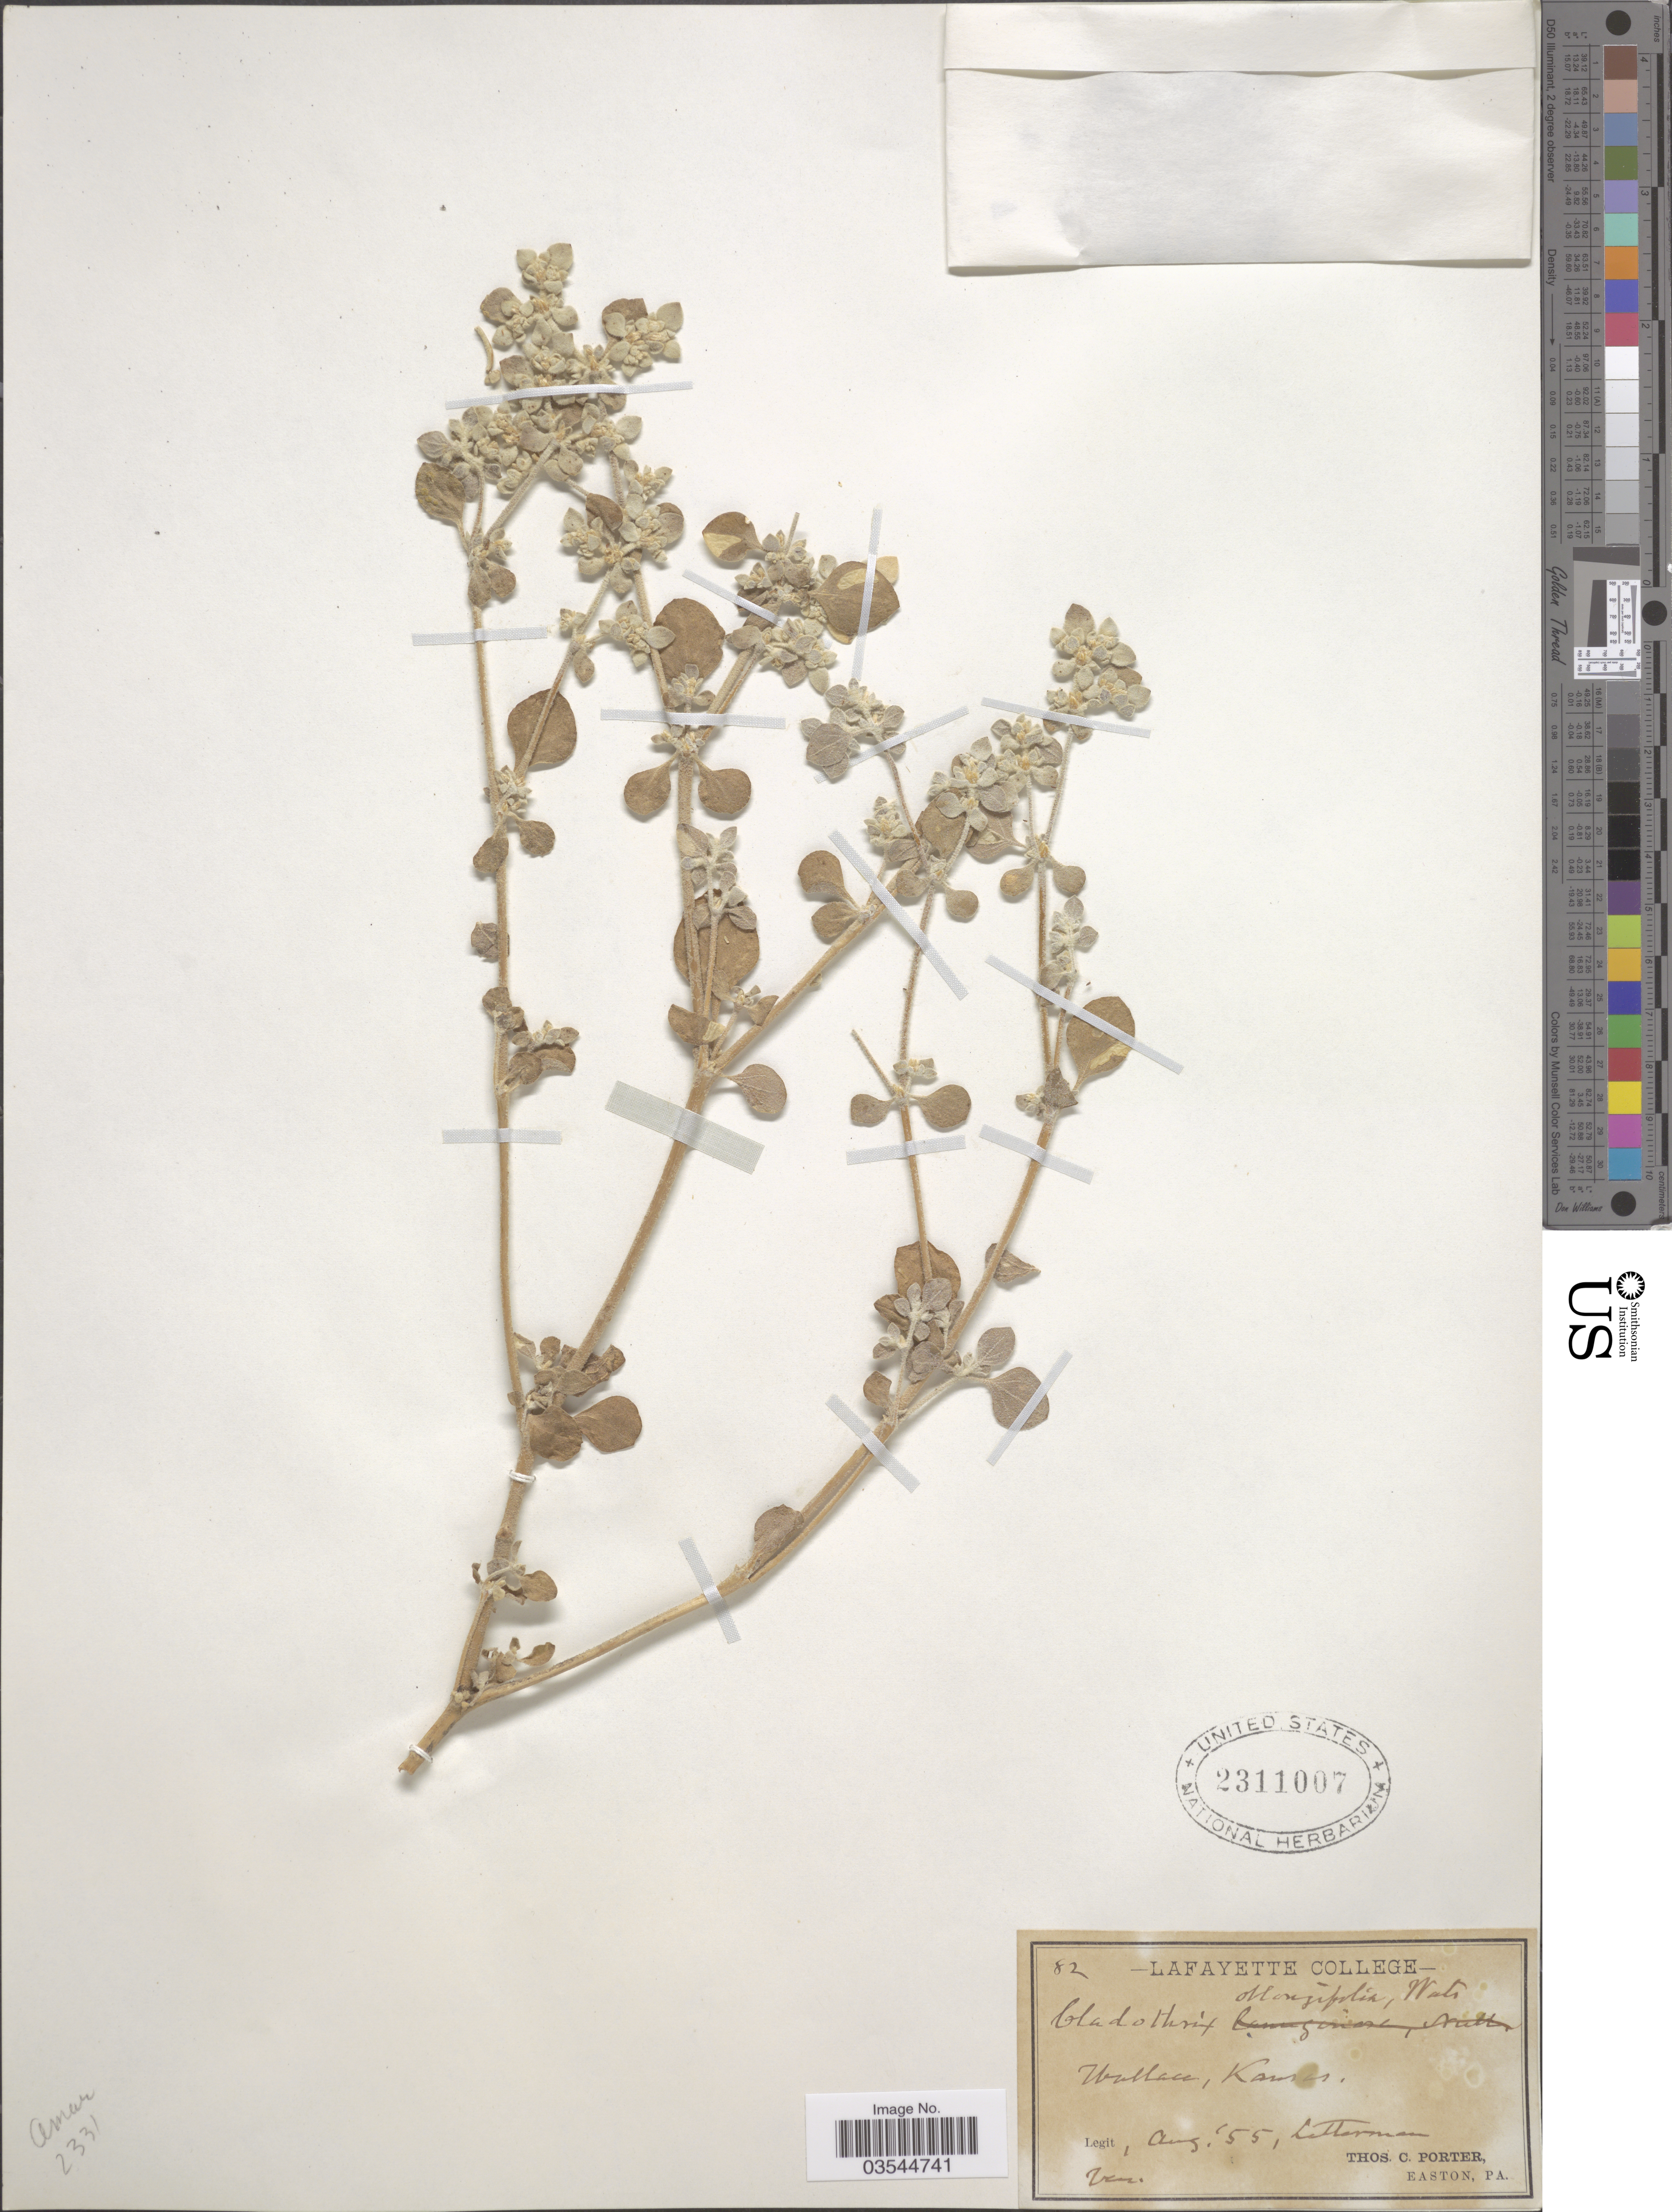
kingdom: Plantae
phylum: Tracheophyta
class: Magnoliopsida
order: Caryophyllales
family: Amaranthaceae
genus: Tidestromia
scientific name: Tidestromia suffruticosa var. oblongifolia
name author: (S. Watson) Sánch. Pino & Flores Olv.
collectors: Letterman, --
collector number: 82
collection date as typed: Transcribed d/m/y: /8/55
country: United States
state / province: Kansas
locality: Wallace.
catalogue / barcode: US 2311007